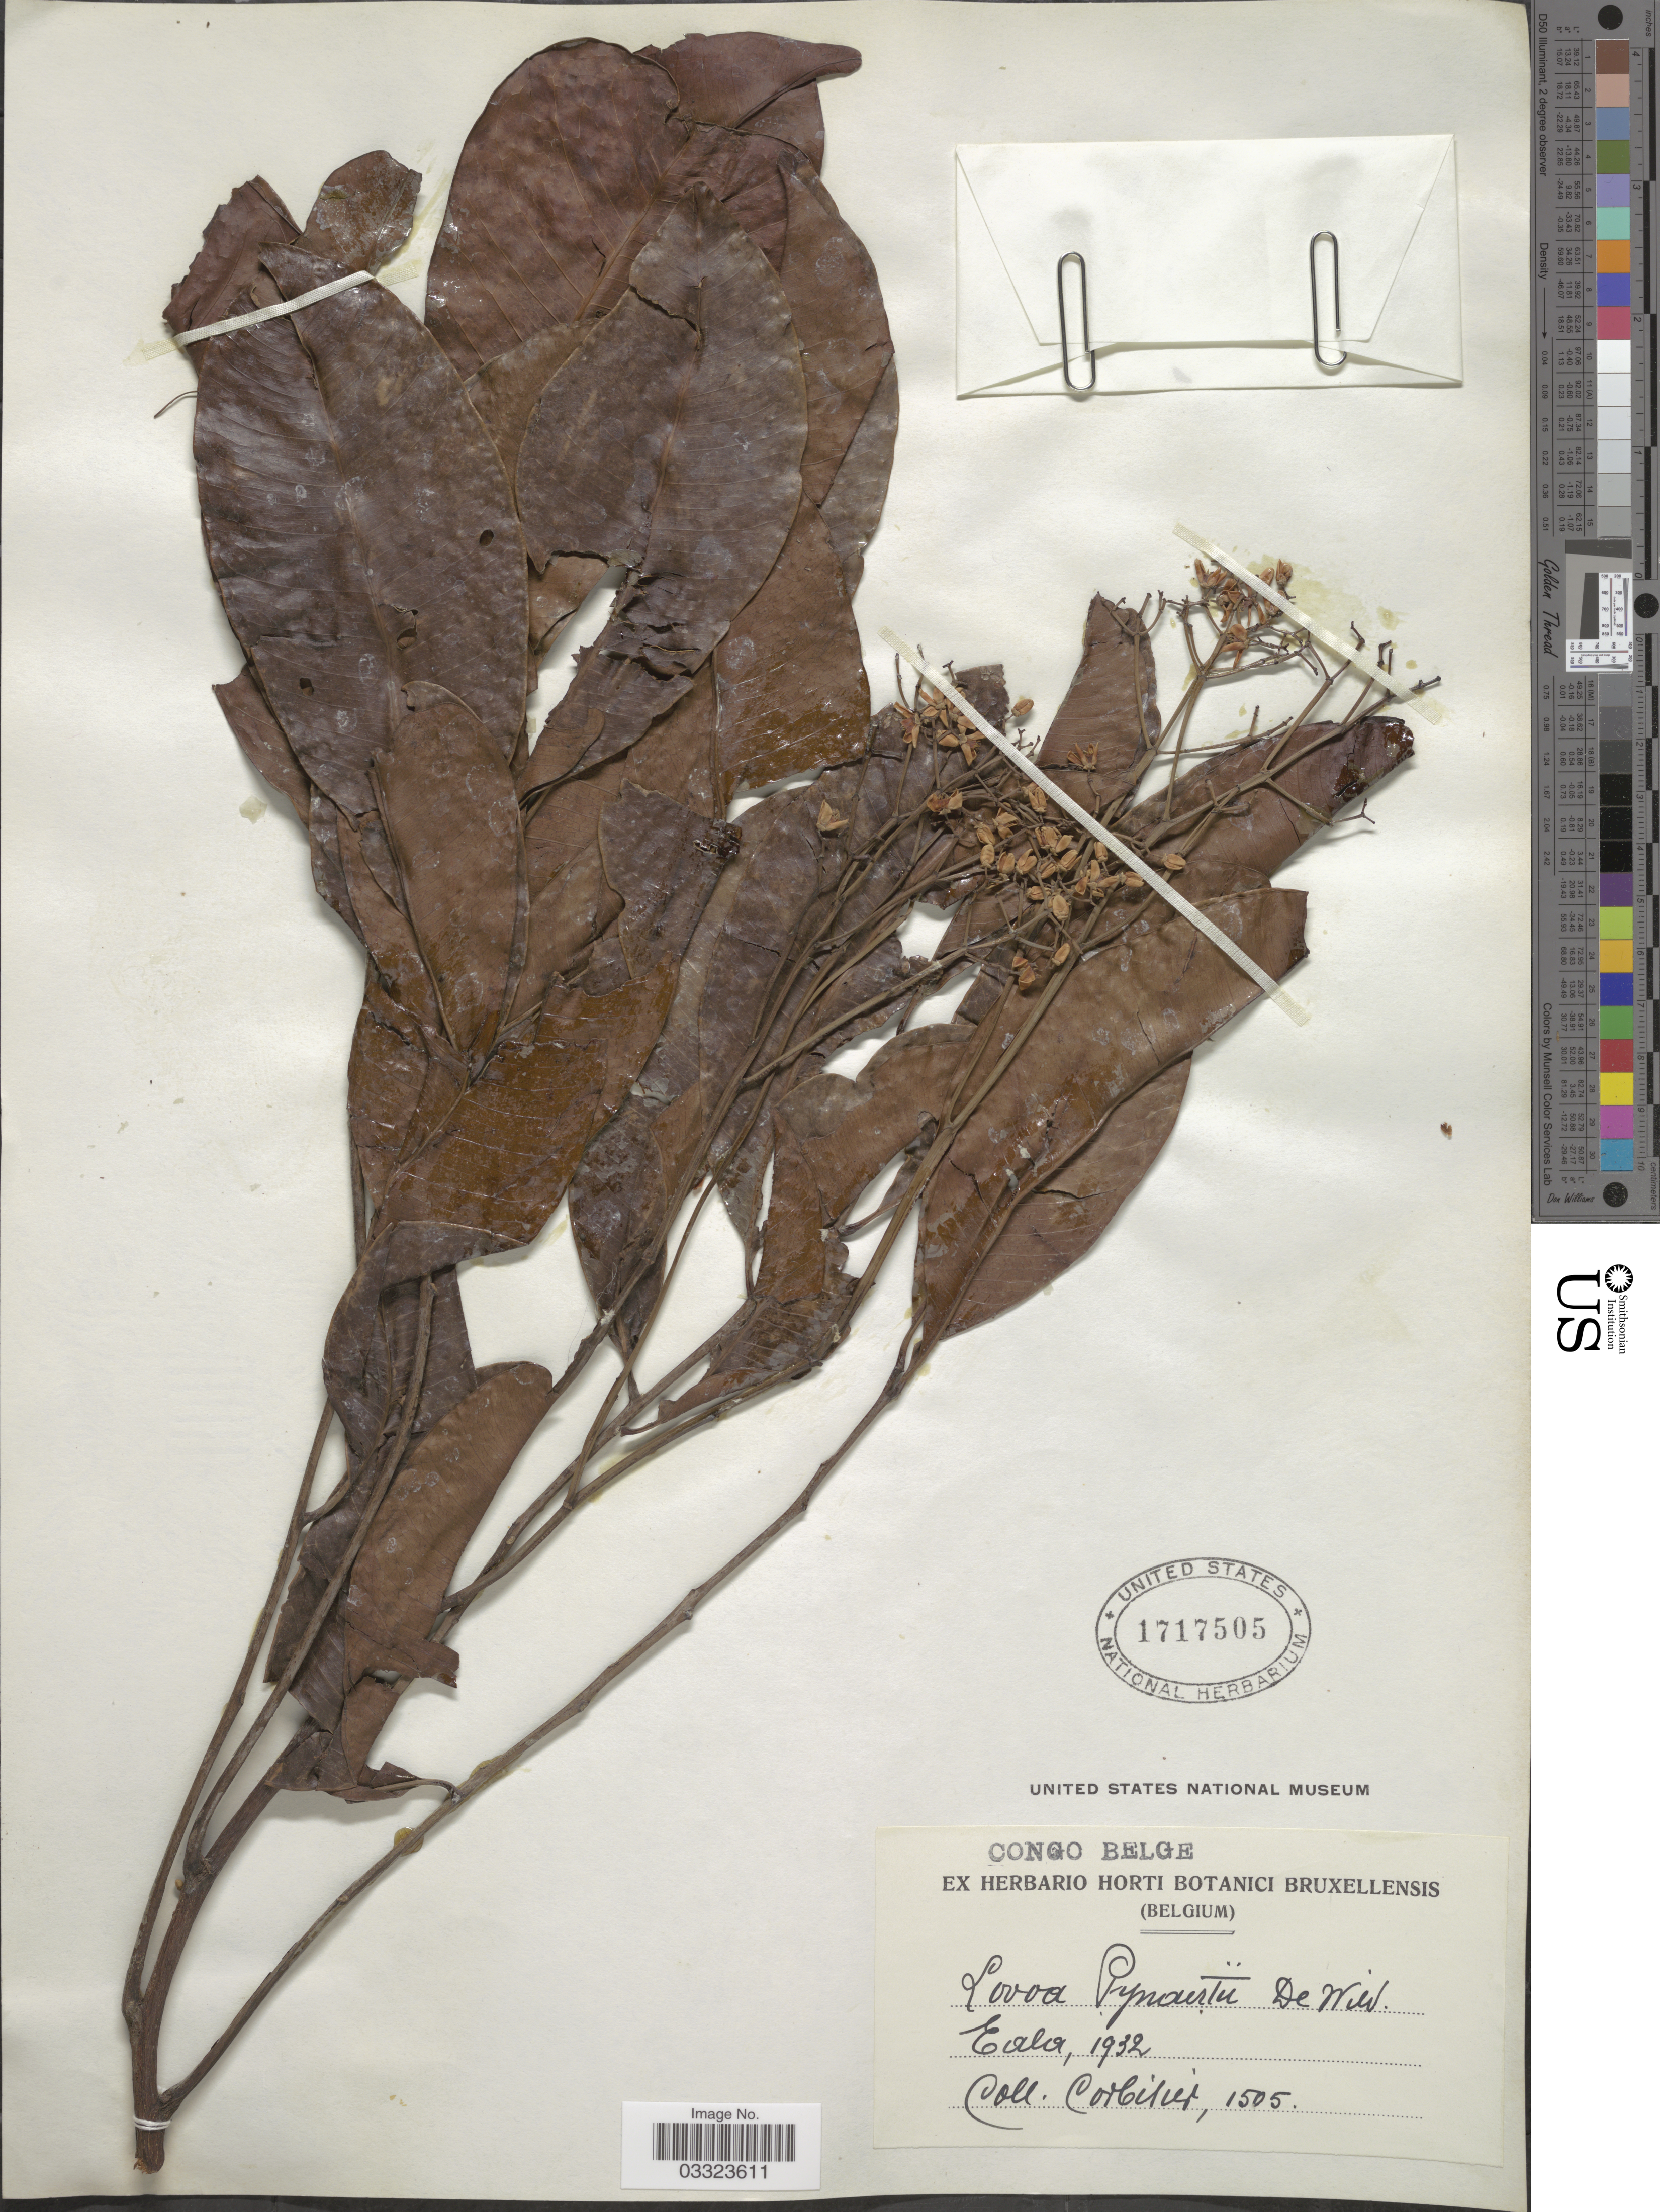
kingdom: Plantae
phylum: Tracheophyta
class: Magnoliopsida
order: Sapindales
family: Meliaceae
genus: Lovoa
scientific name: Lovoa pynaertii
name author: De Wild.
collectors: -. Corbisier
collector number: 1505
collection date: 1932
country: Congo, Democratic Republic of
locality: Congo Belge. Eala.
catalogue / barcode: US 1717505